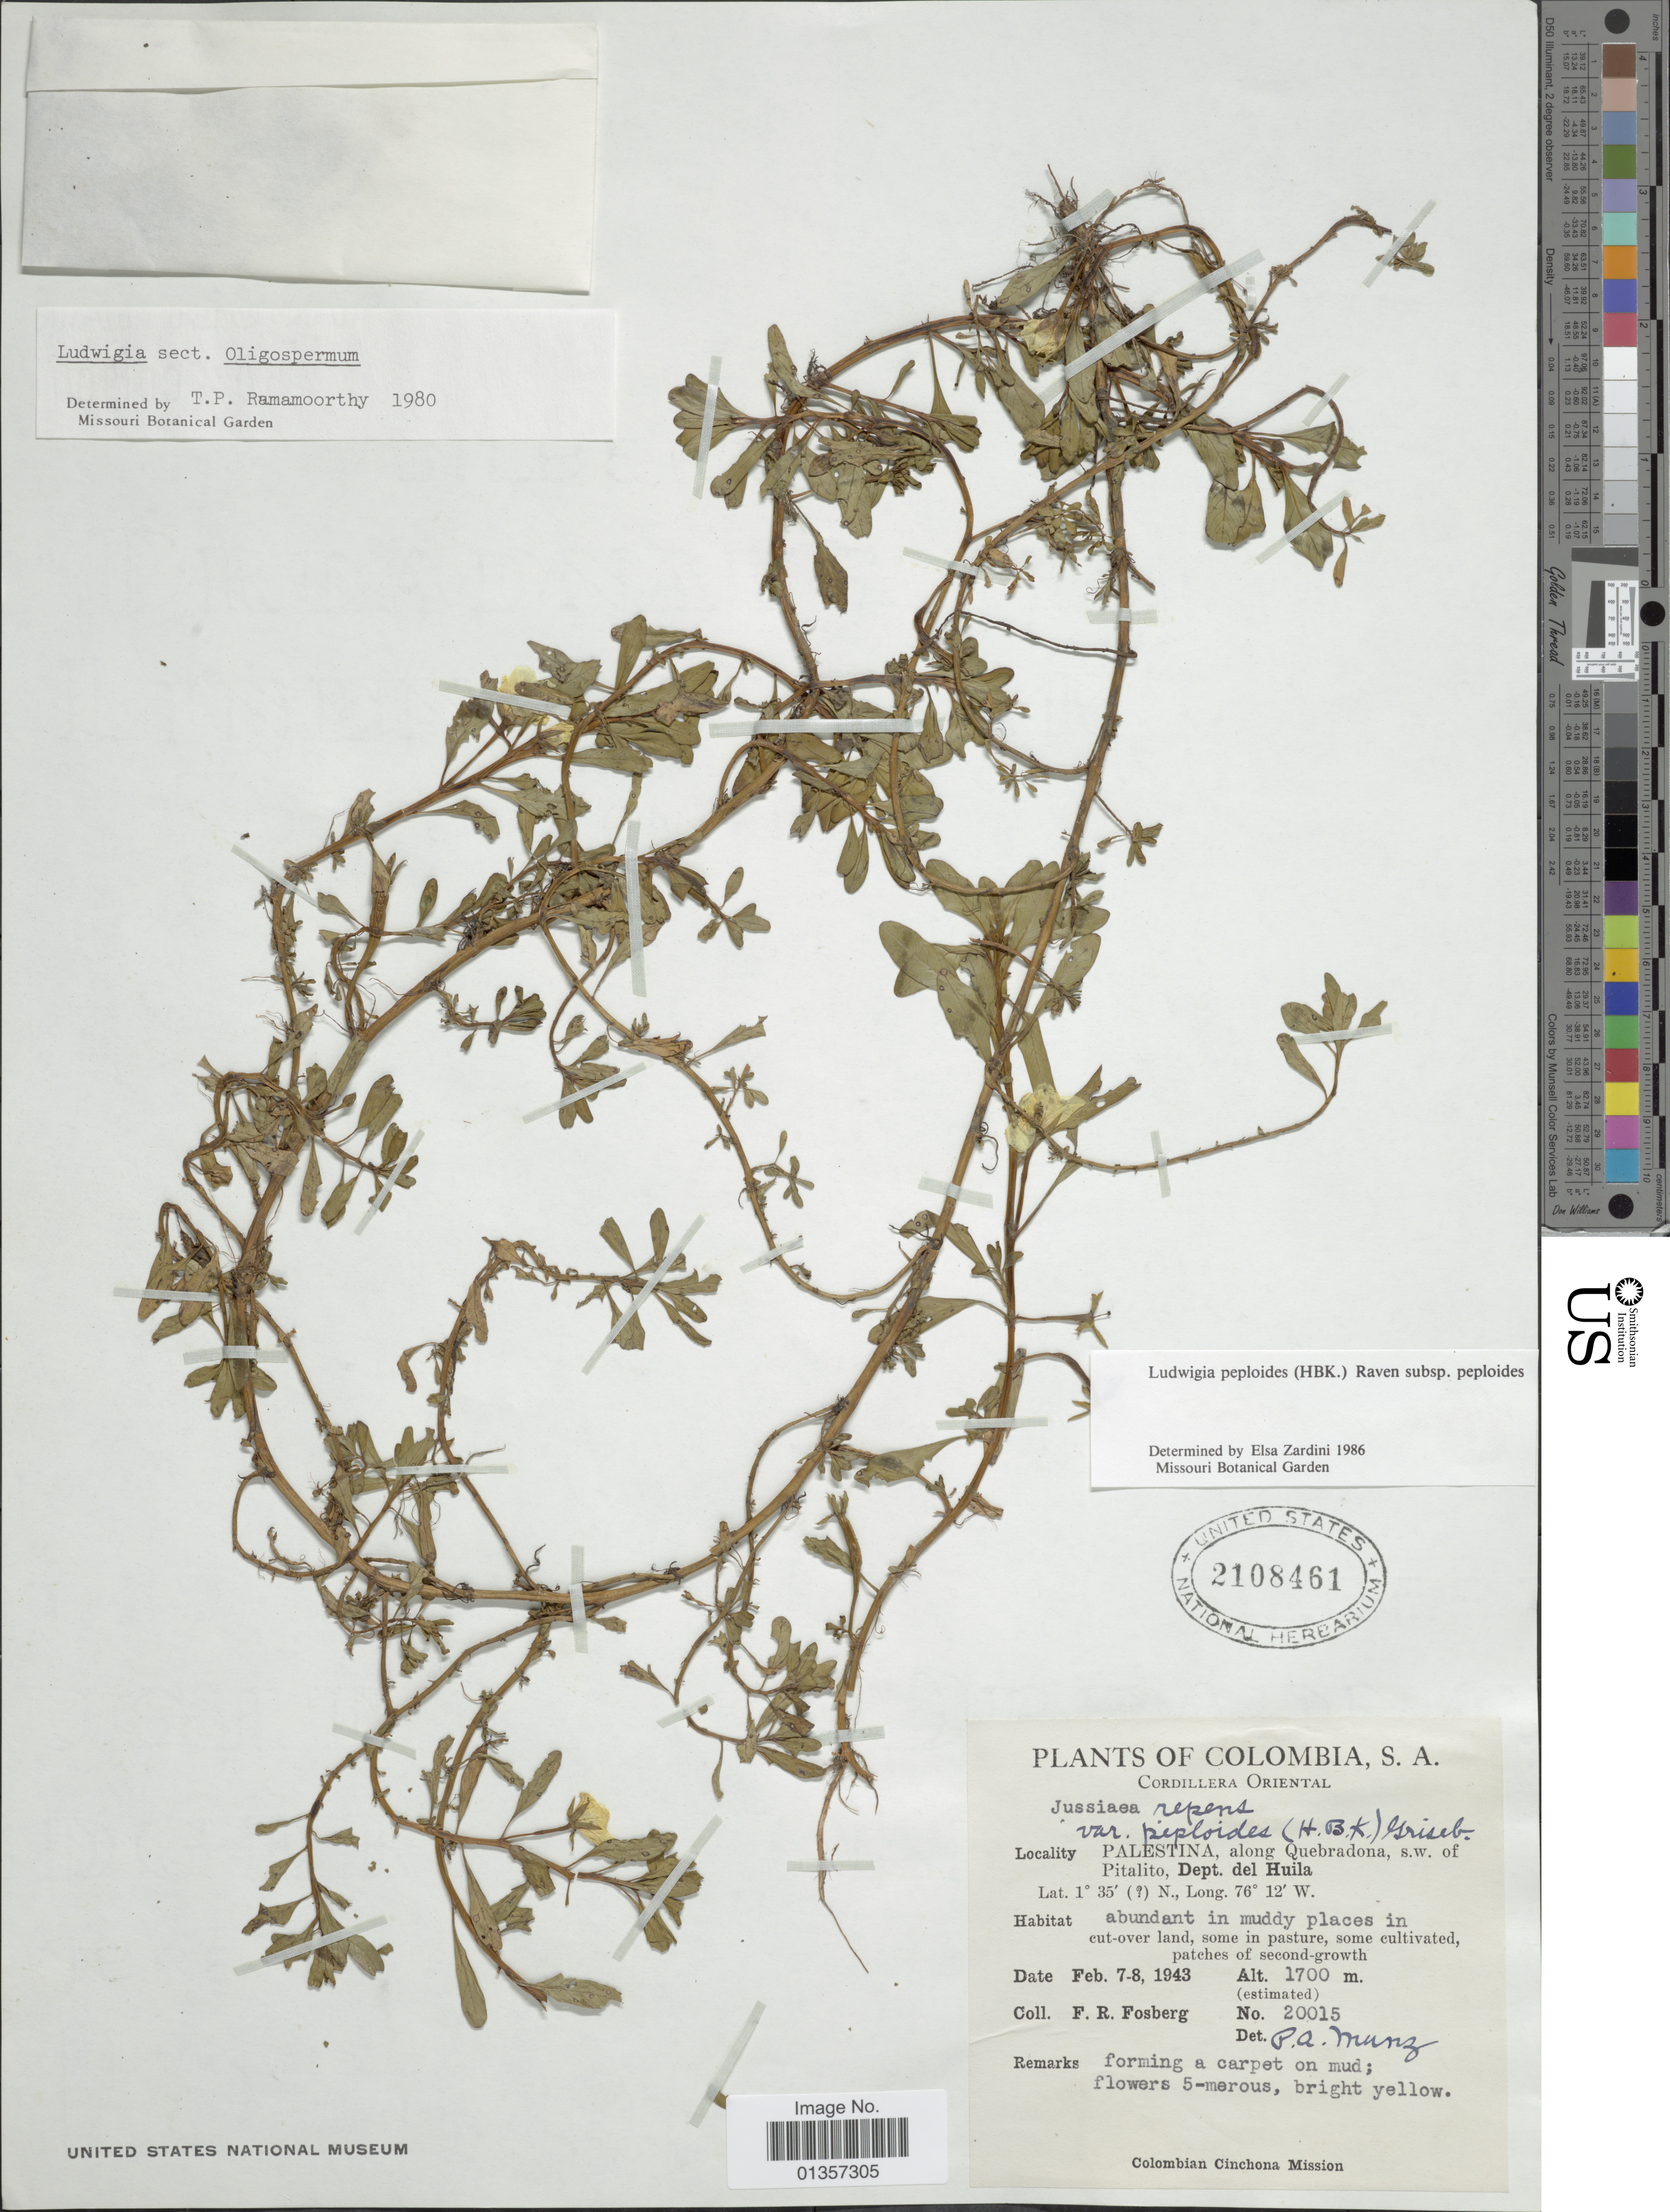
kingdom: Plantae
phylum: Tracheophyta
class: Magnoliopsida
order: Myrtales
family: Onagraceae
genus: Ludwigia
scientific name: Ludwigia peploides subsp. peploides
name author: (Kunth) P.H. Raven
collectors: F. R. Fosberg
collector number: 20015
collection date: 1943-02-07/1943-02-08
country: Colombia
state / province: Huila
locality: Cordillera Oriental. Palestina, along Quebradona, s.w. of Pitalito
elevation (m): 1700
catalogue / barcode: US 2108461